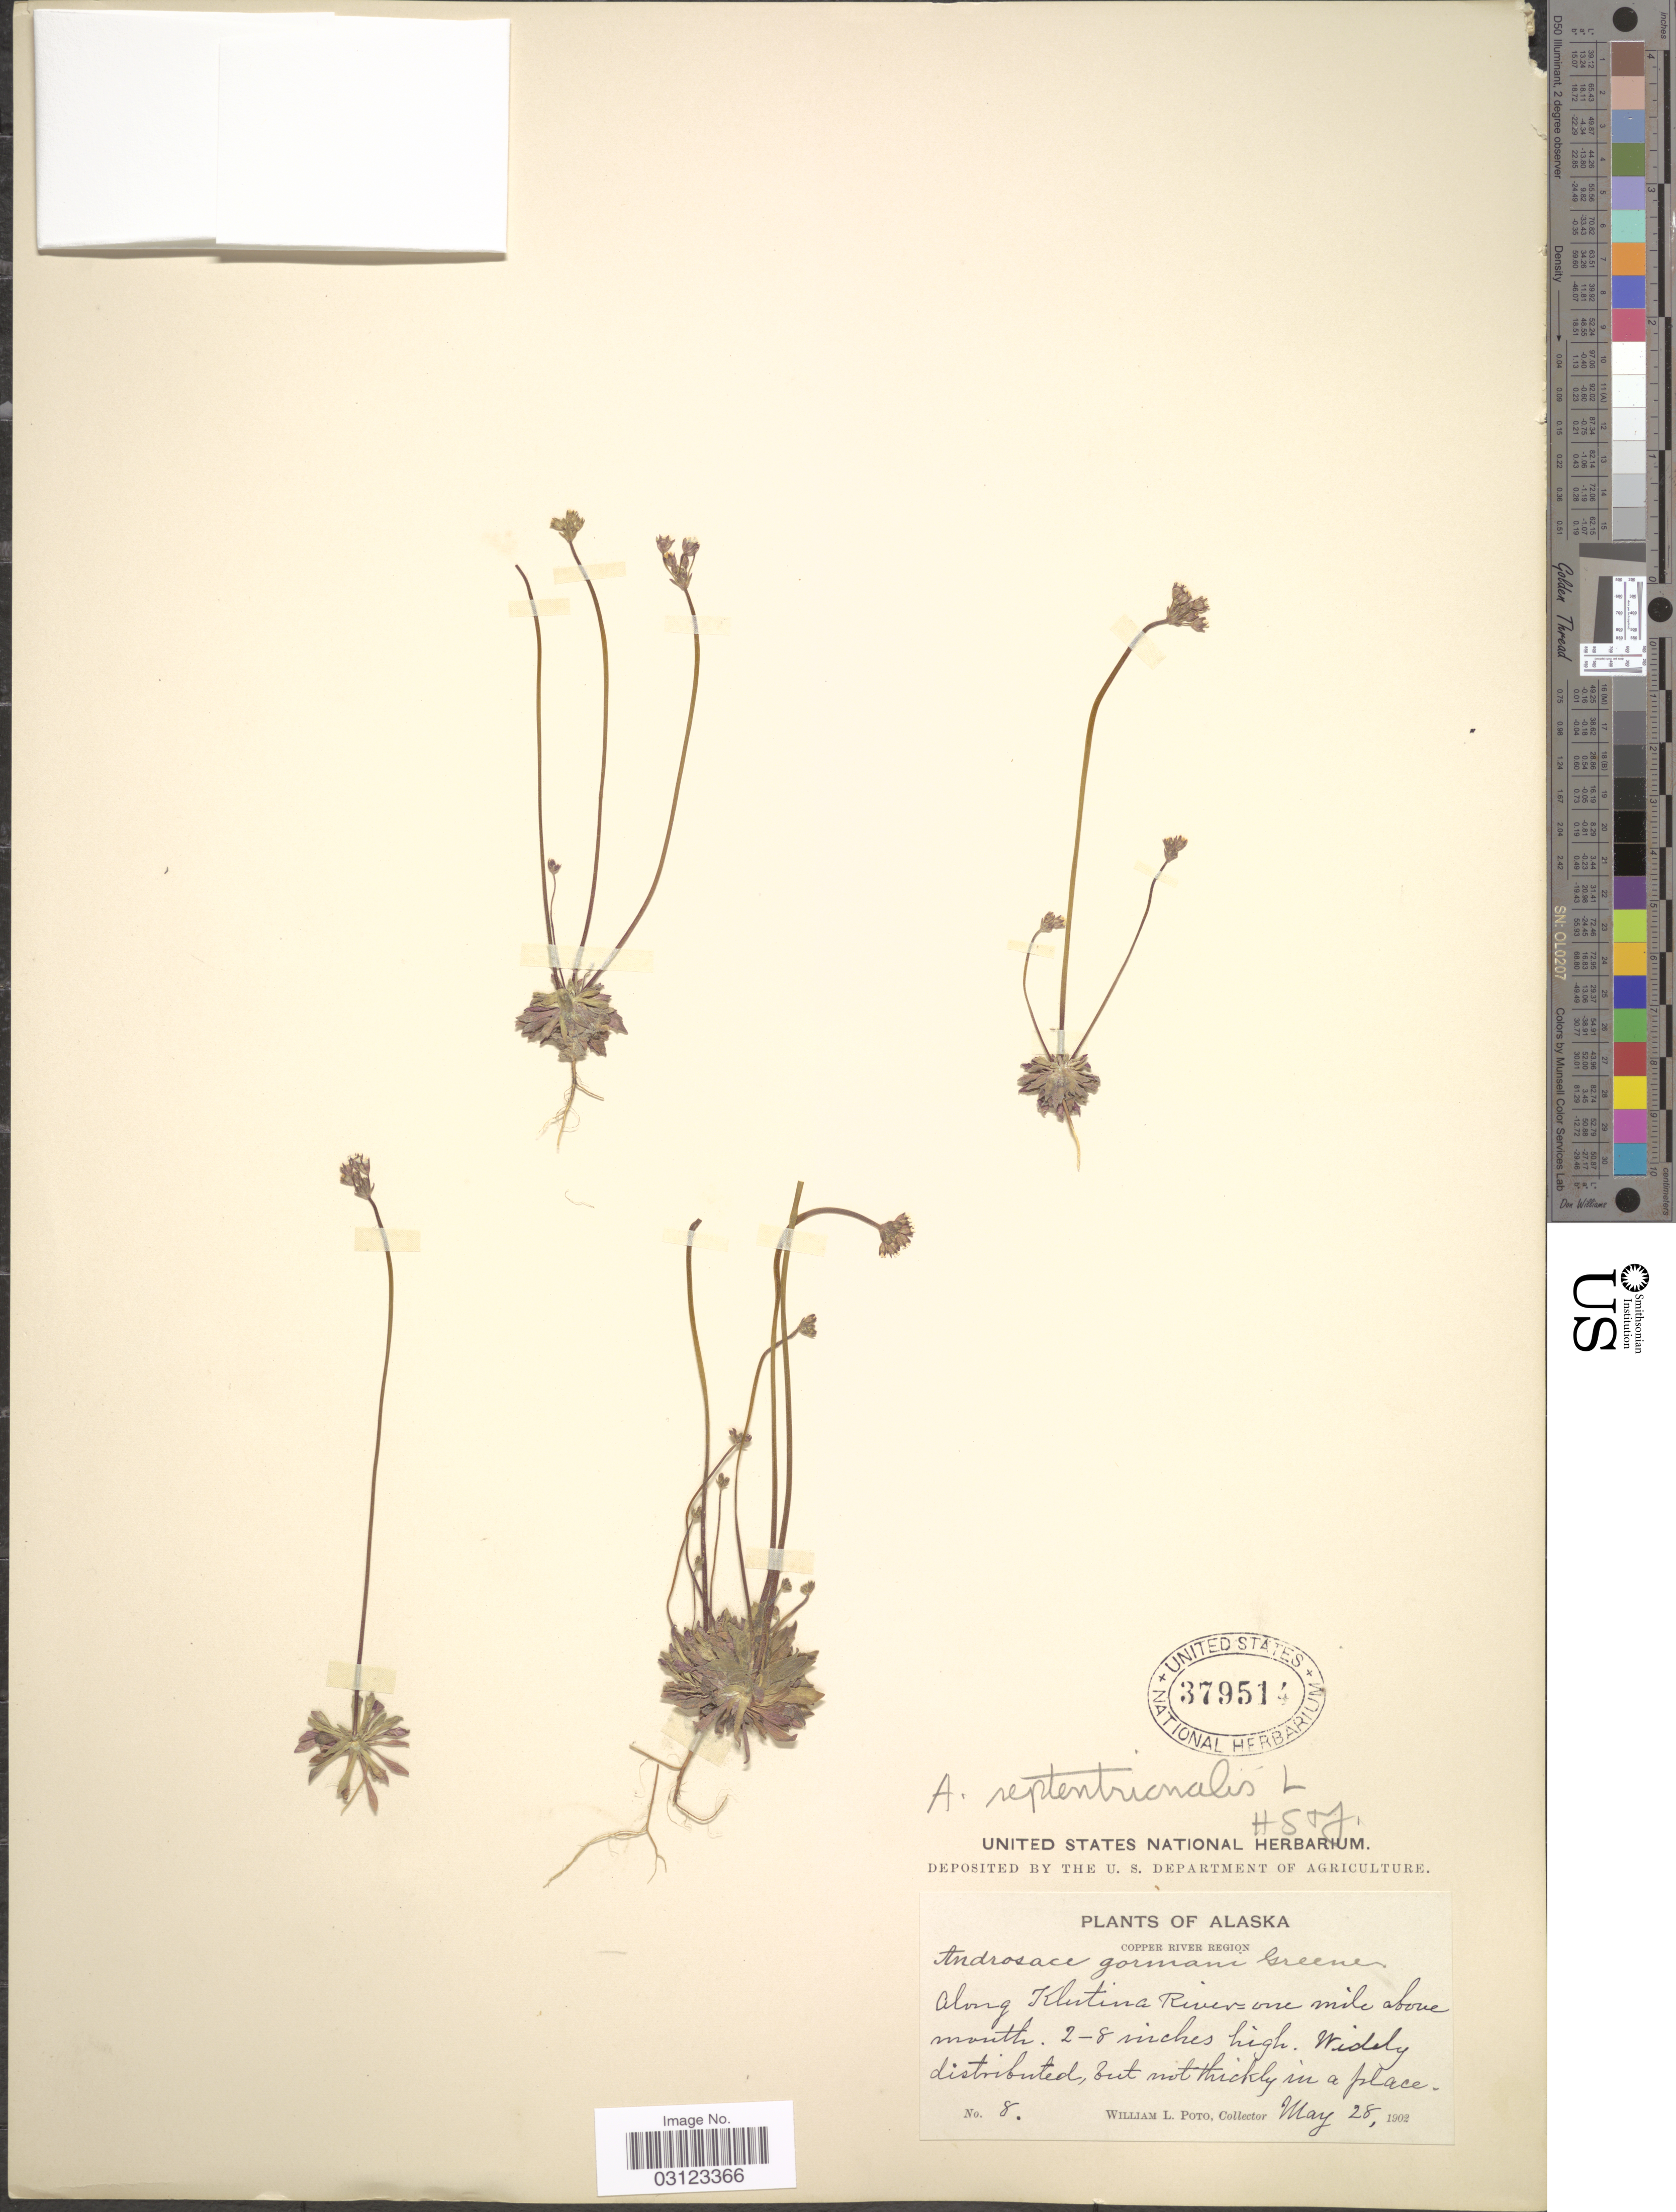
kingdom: Plantae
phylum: Tracheophyta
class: Magnoliopsida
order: Ericales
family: Primulaceae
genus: Androsace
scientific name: Androsace septentrionalis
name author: L.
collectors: W. Poto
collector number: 8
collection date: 1902-05-28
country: United States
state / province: Alaska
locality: Copper River Region. Along Klutina River one mile above mouth.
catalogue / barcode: US 379514